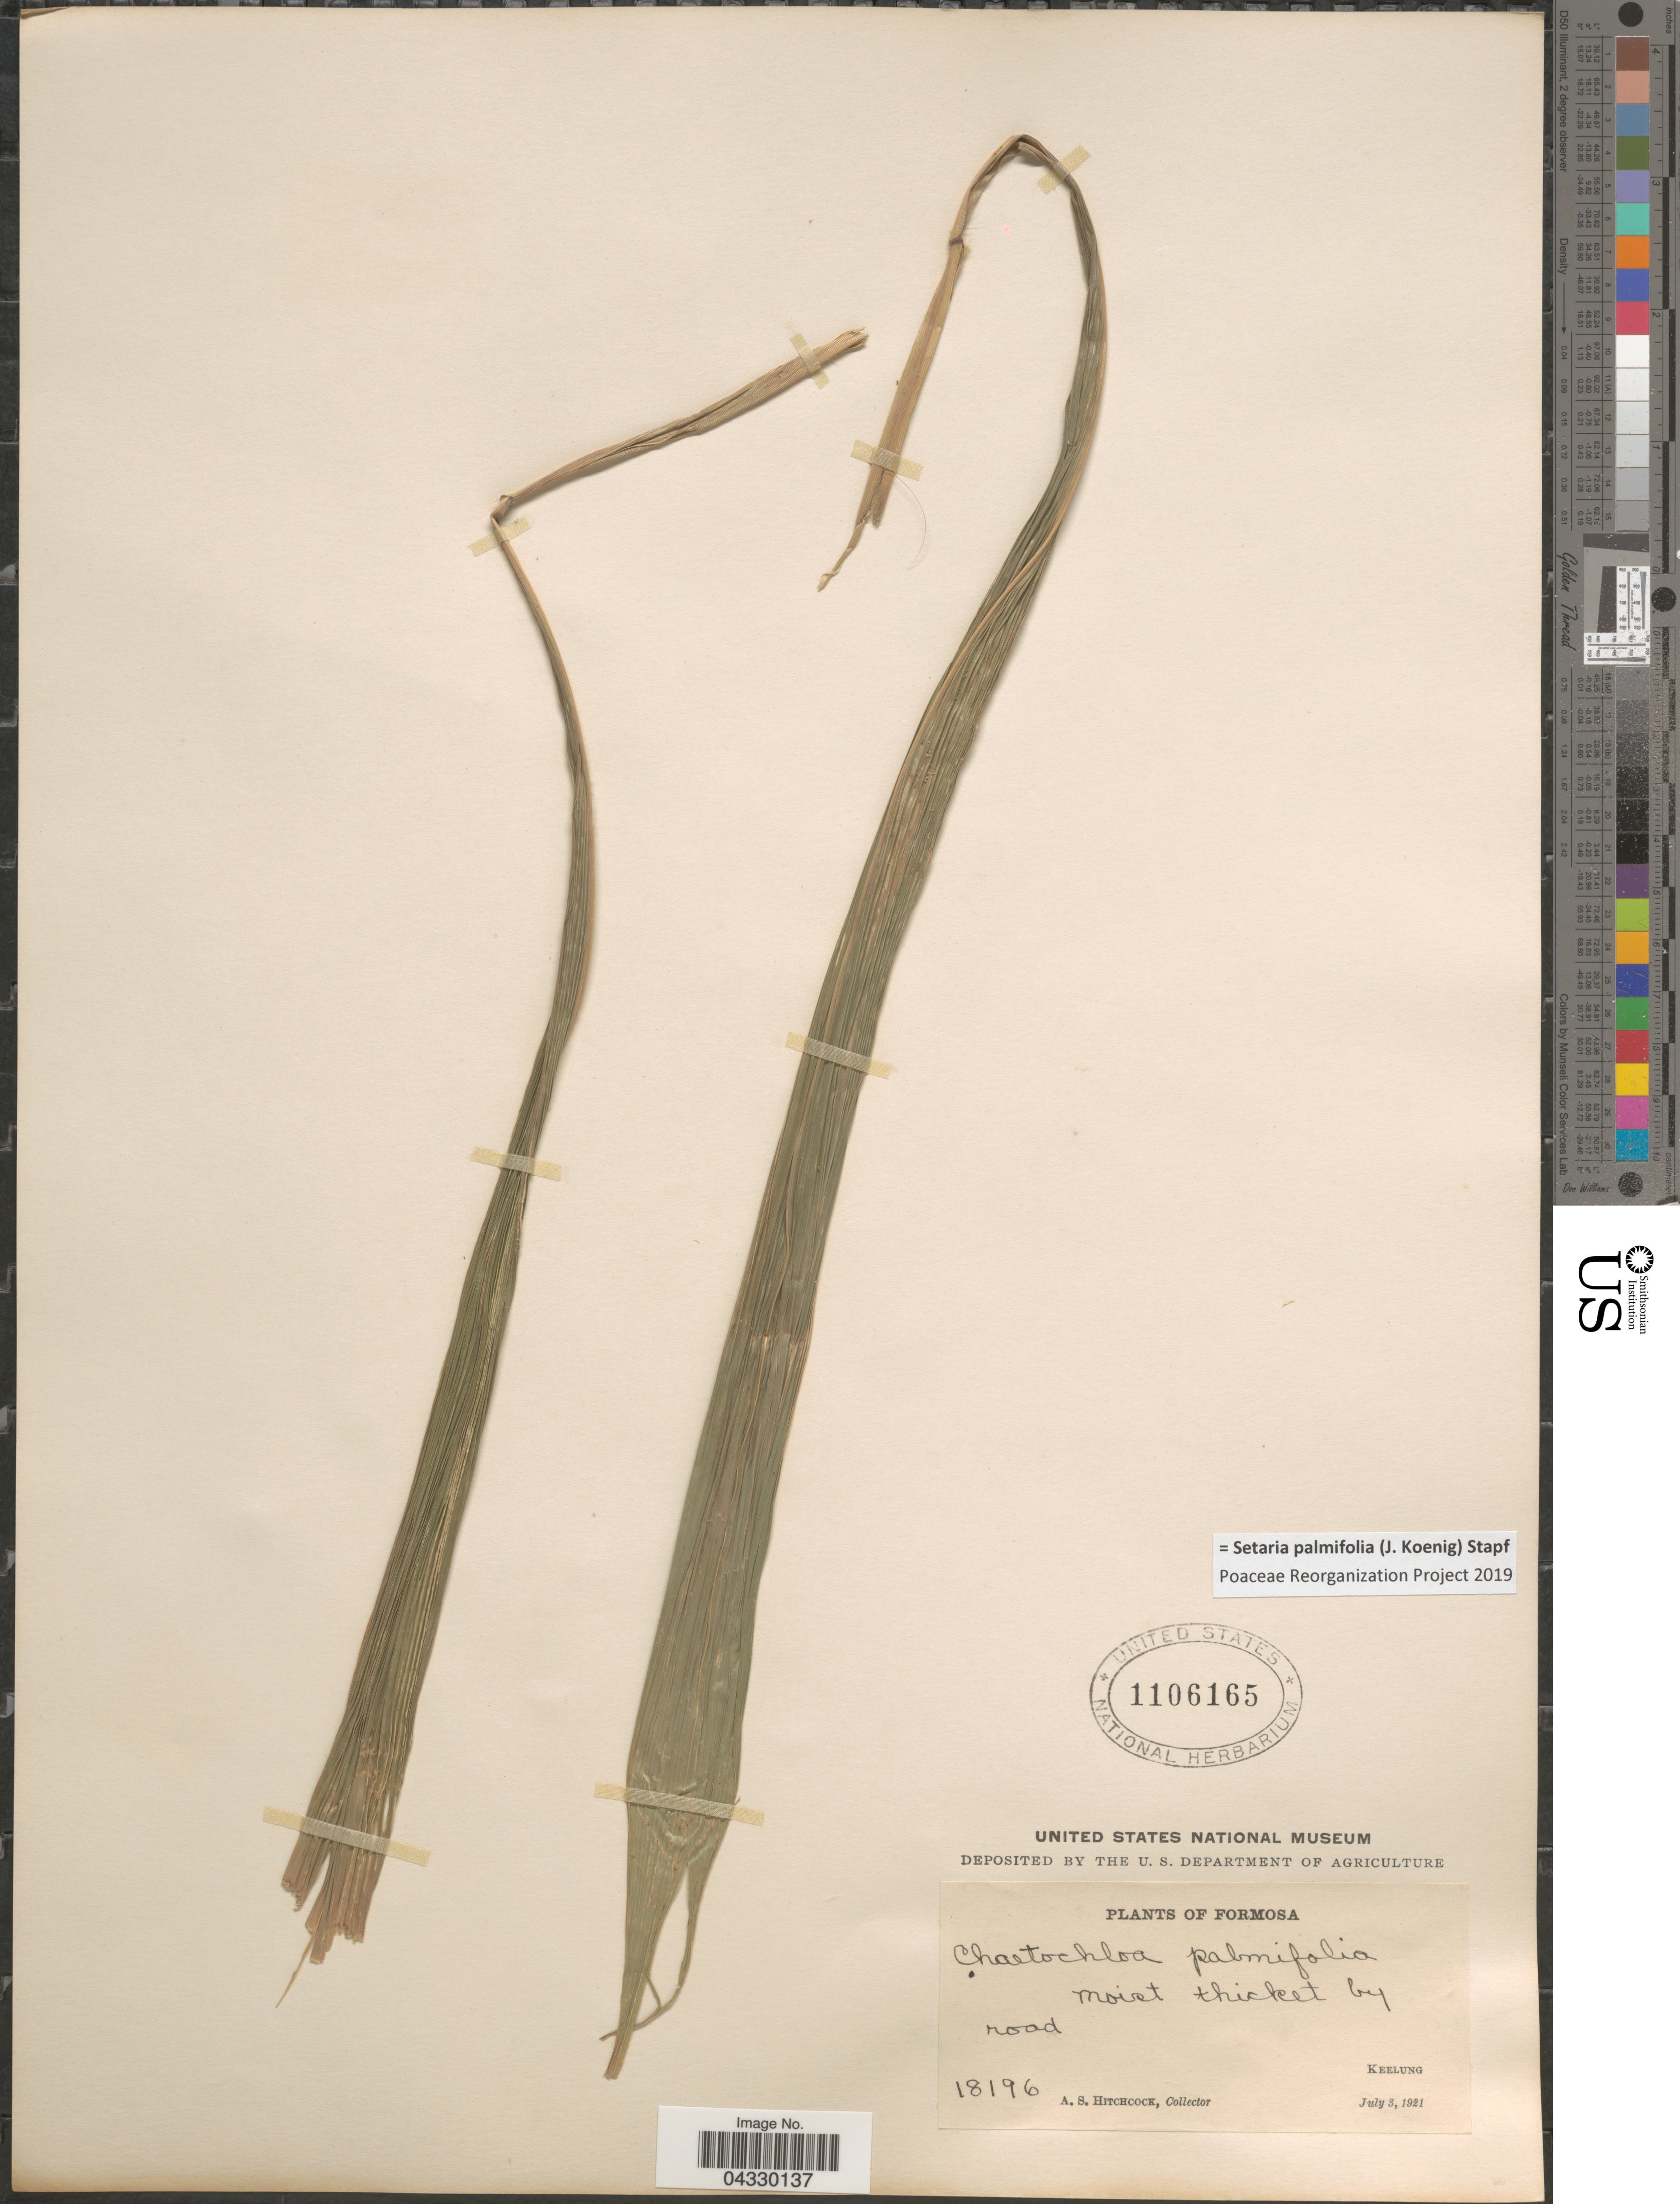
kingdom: Plantae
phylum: Tracheophyta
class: Liliopsida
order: Poales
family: Poaceae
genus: Setaria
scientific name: Setaria palmifolia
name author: (J. Koenig) Stapf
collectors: A. S. Hitchcock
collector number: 18196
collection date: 1921-07-03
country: Taiwan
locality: Formosa. Keelung.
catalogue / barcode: US 1106165